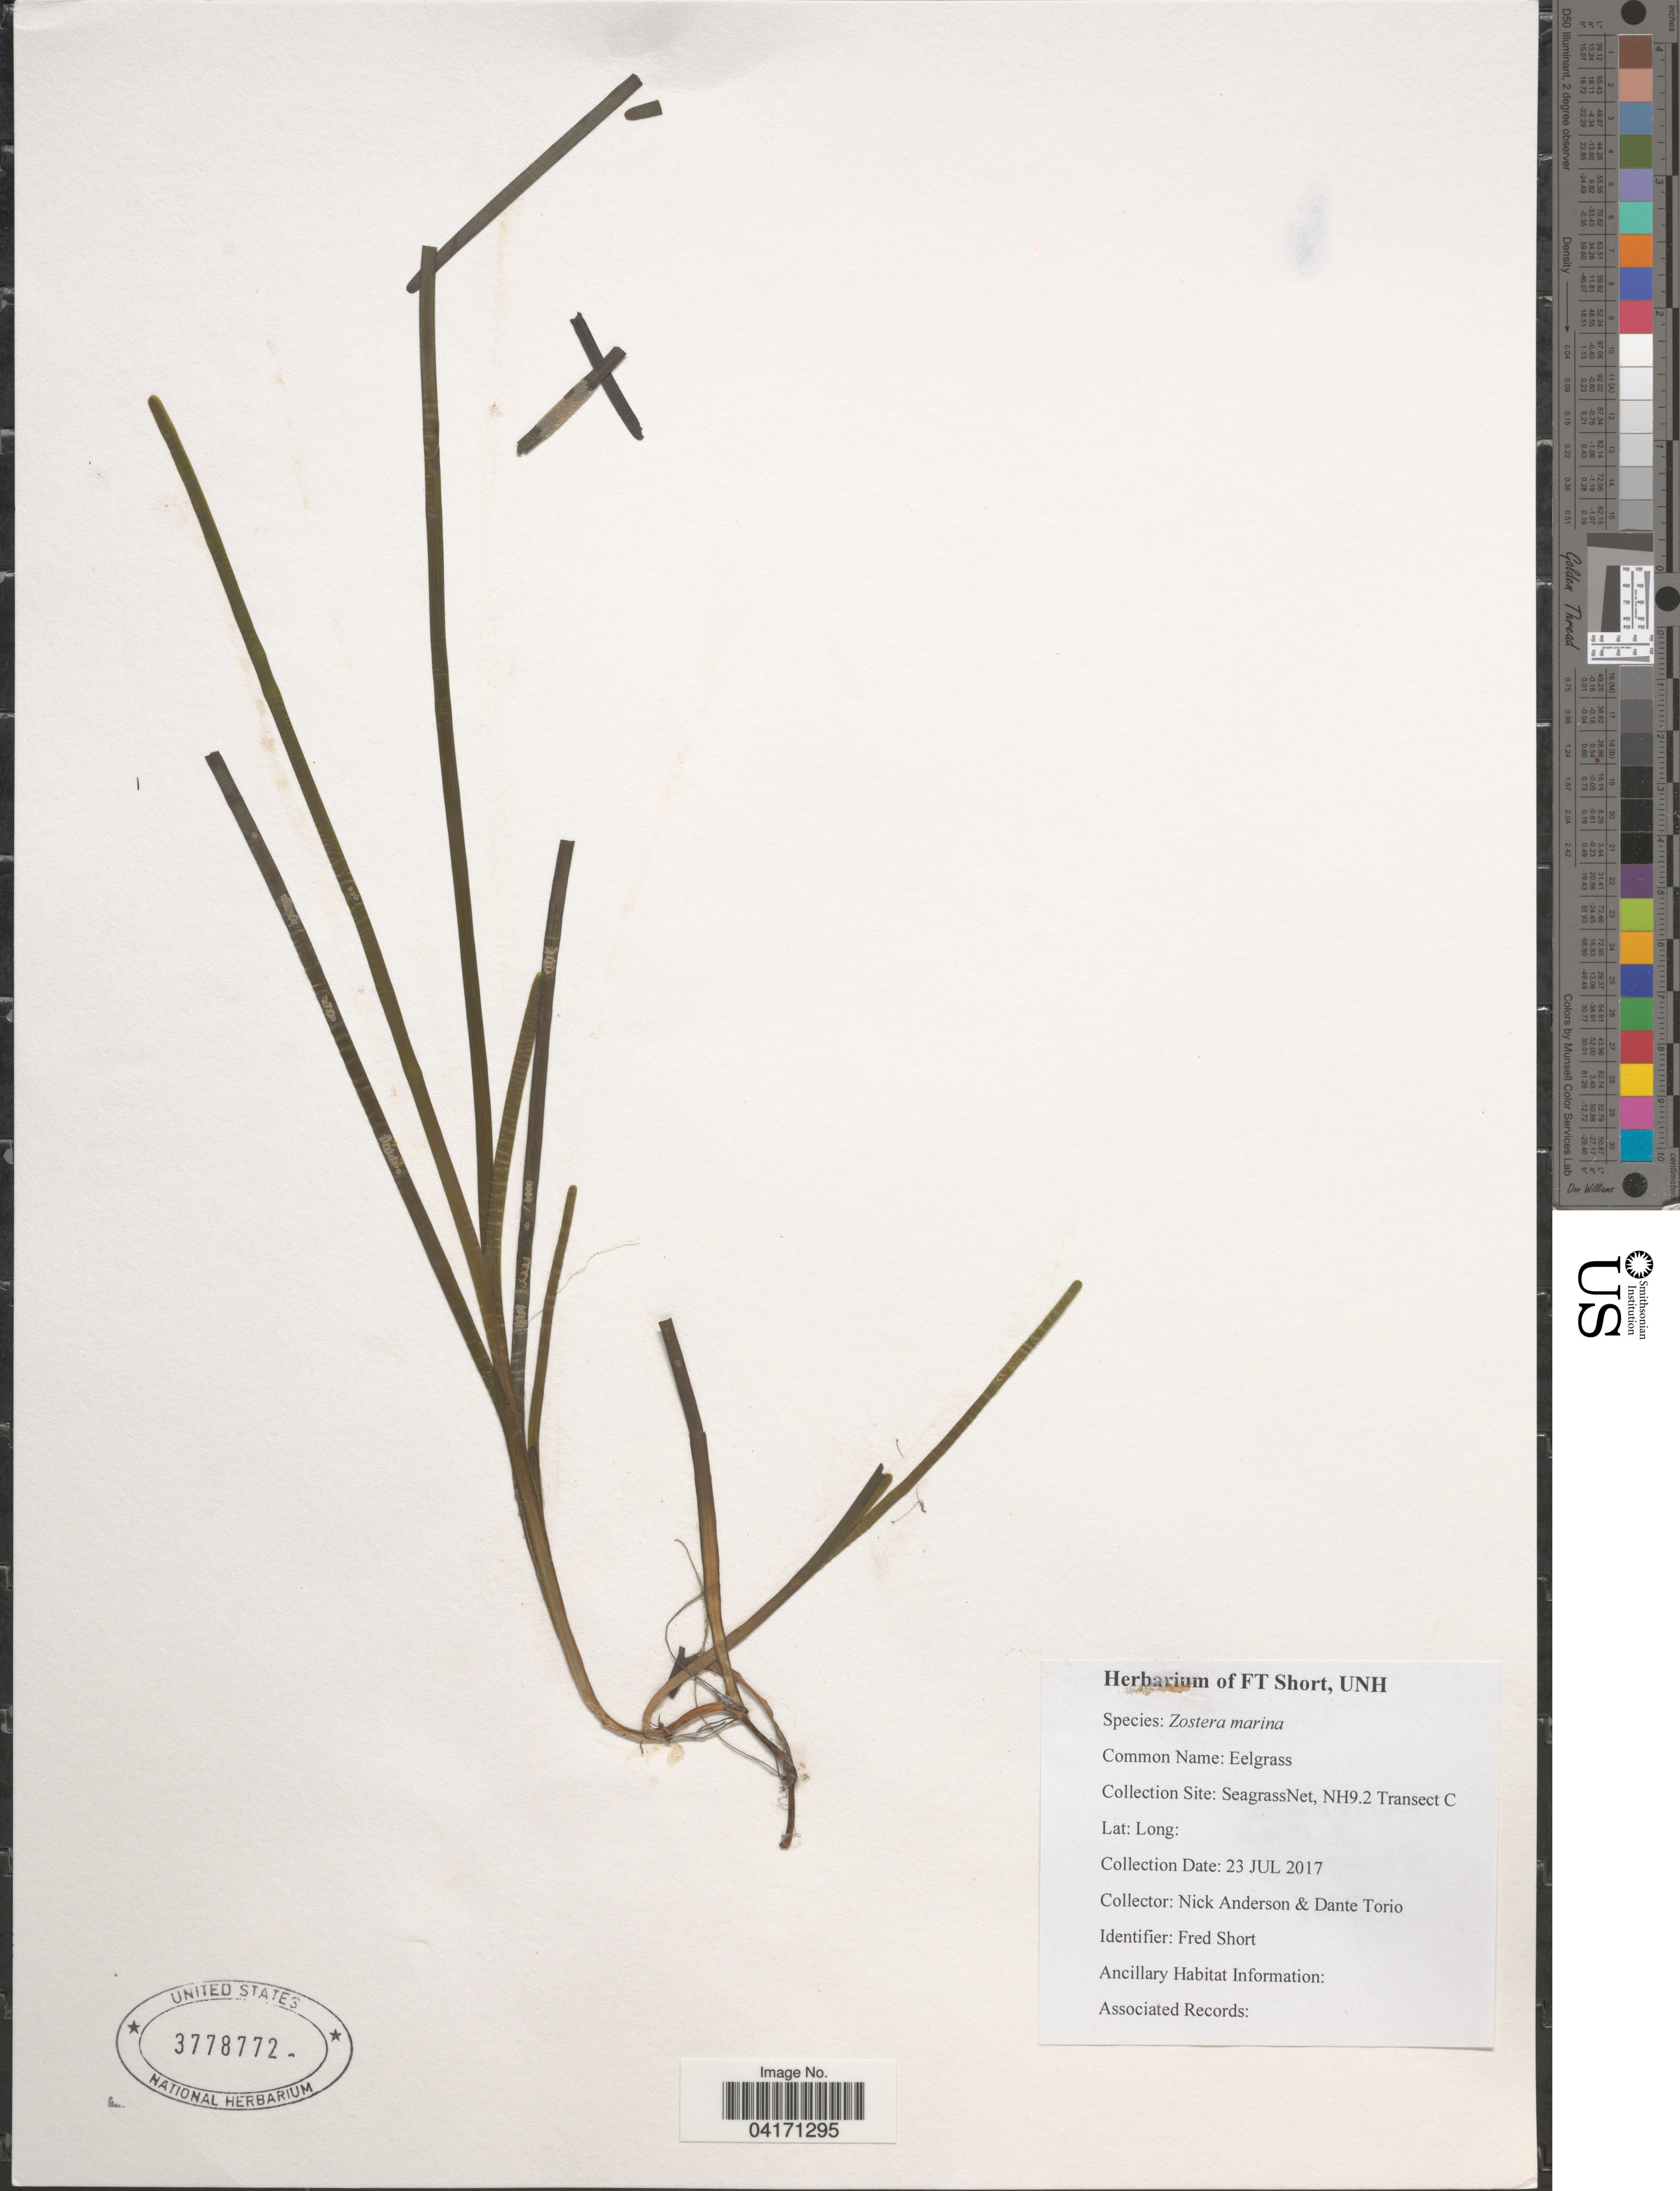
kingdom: Plantae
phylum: Tracheophyta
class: Liliopsida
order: Alismatales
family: Zosteraceae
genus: Zostera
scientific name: Zostera marina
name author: L.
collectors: N. Anderson & D. Torio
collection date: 2017-07-23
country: United States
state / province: New Hampshire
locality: SeagrassNet, NH9.2 Transect C.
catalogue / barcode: US 3778772